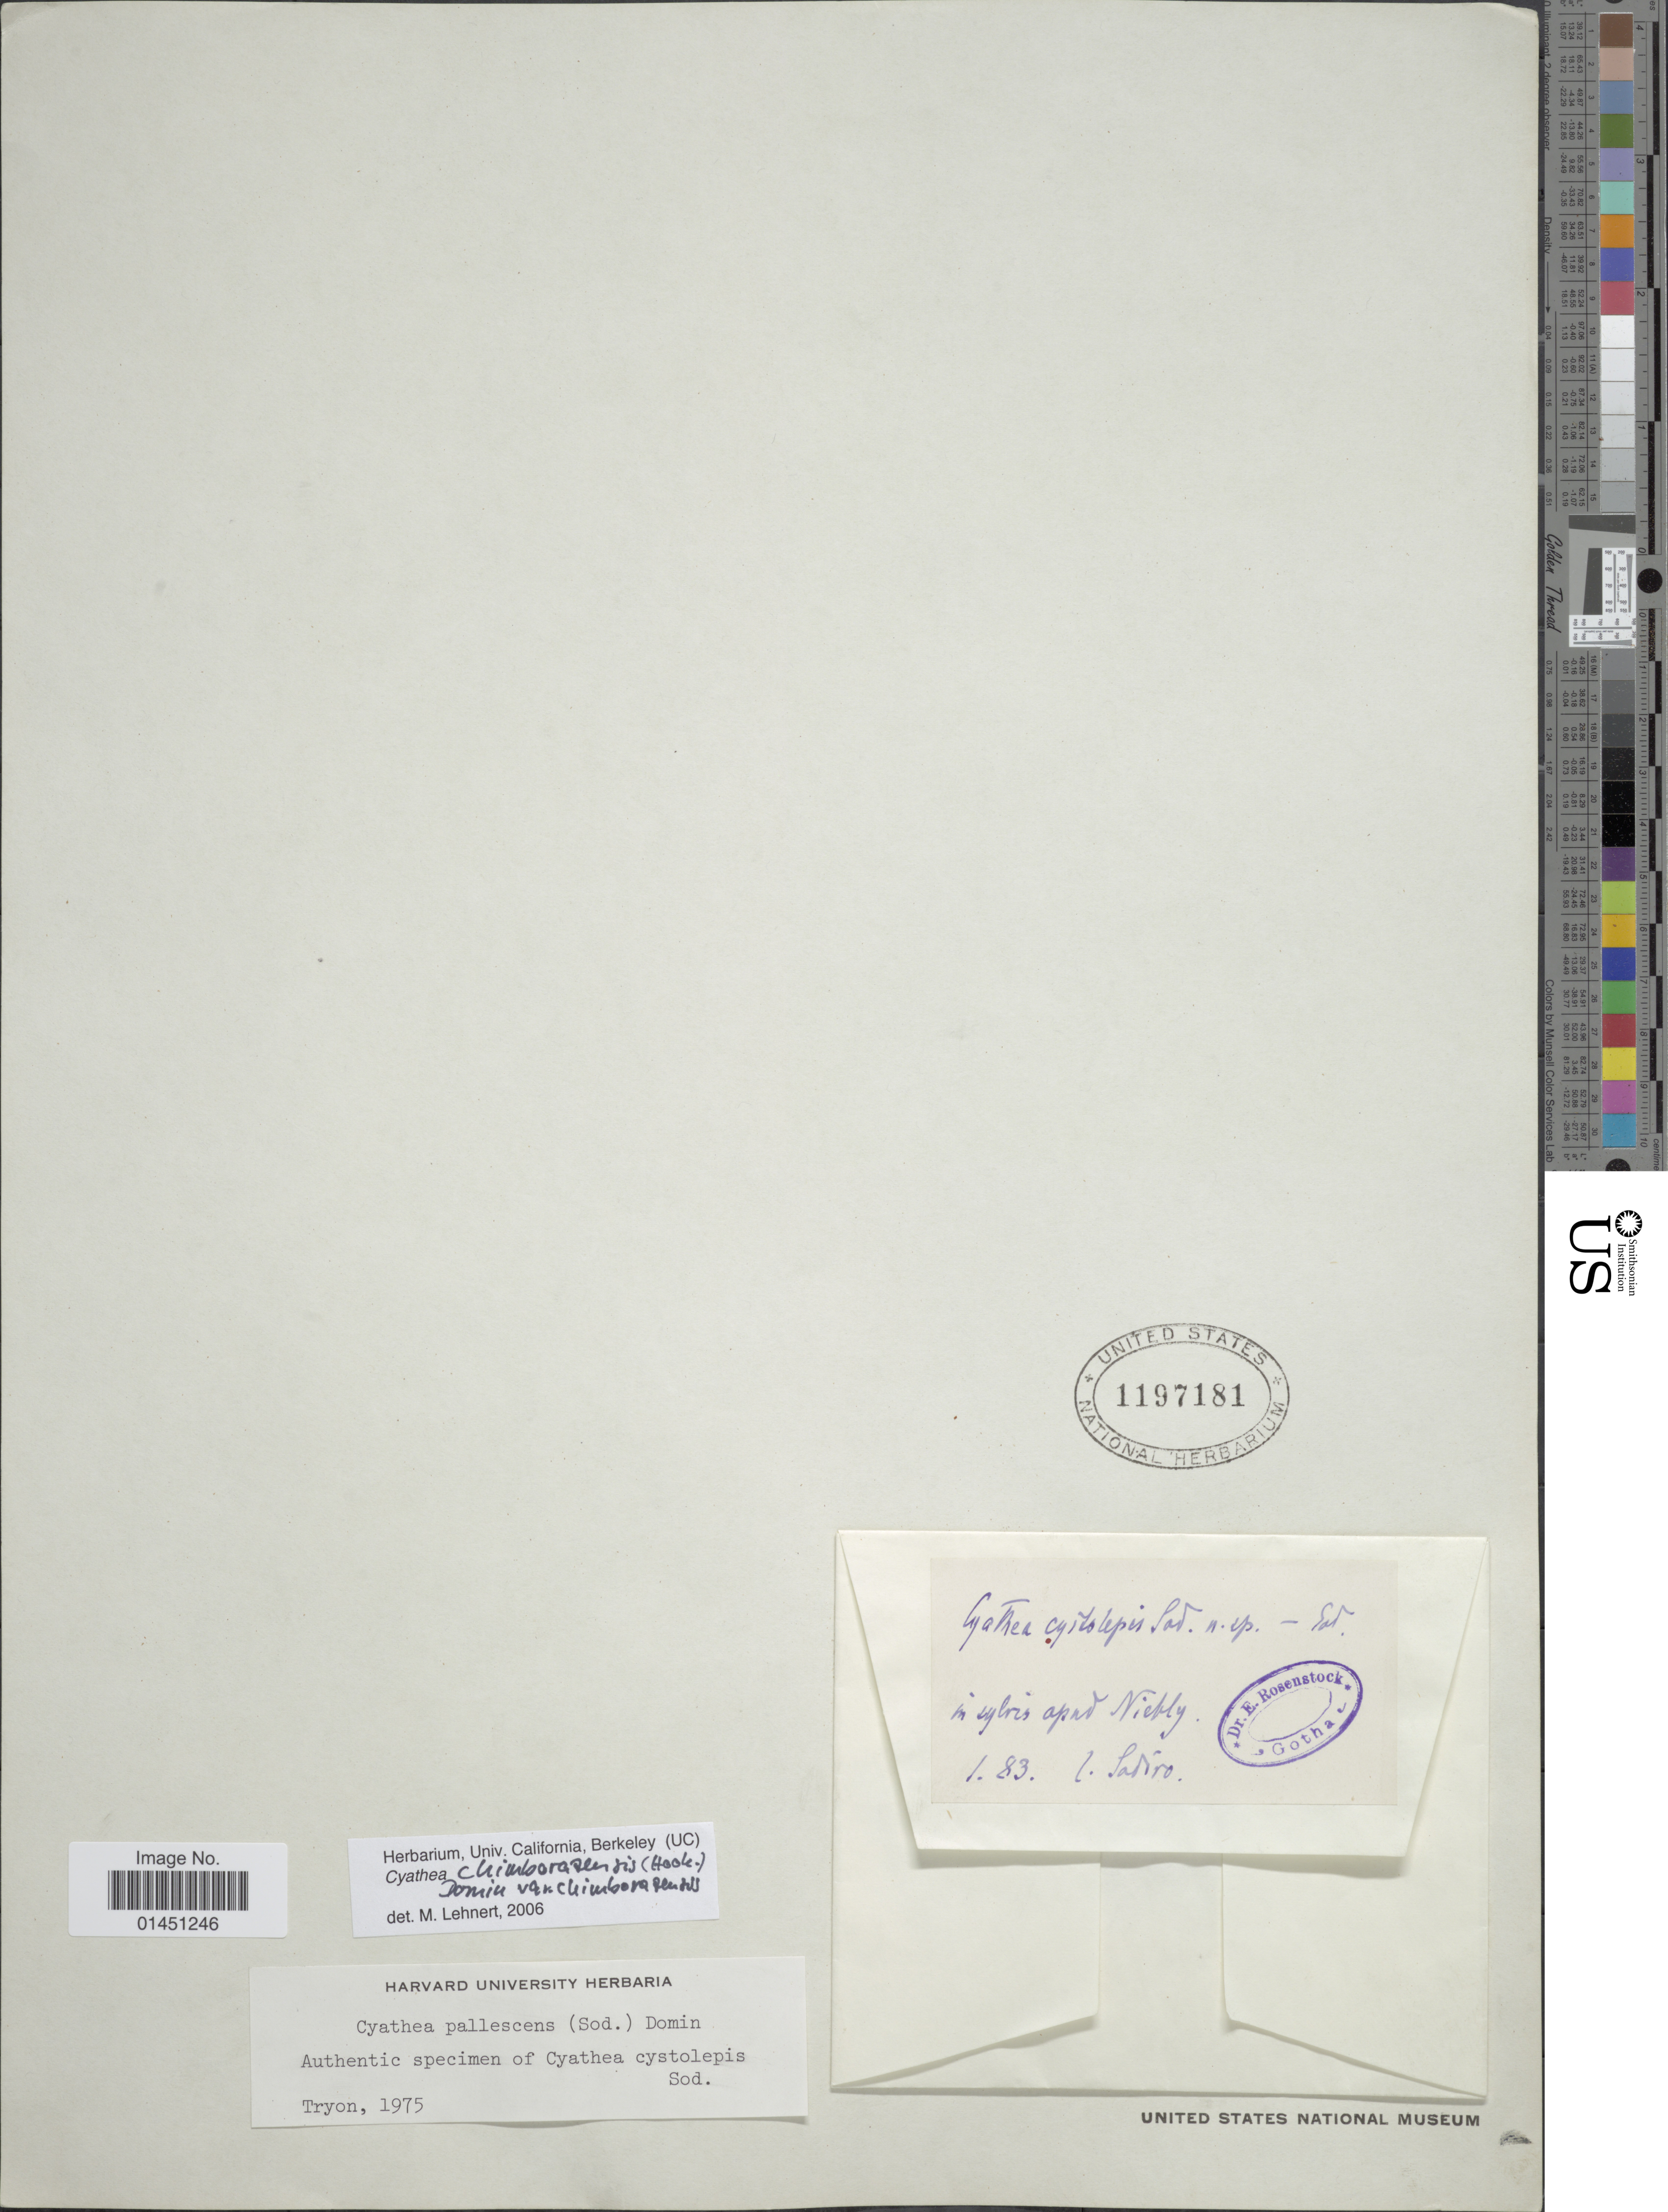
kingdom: Plantae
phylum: Tracheophyta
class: Polypodiopsida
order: Cyatheales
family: Cyatheaceae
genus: Cyathea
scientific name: Cyathea chimborazensis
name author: (Hook.) Hieron.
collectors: L. Sadiro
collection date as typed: Transcribed d/m/y: /1/83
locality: In sylvis apnd Niebly [interpreted]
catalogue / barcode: US 1197181